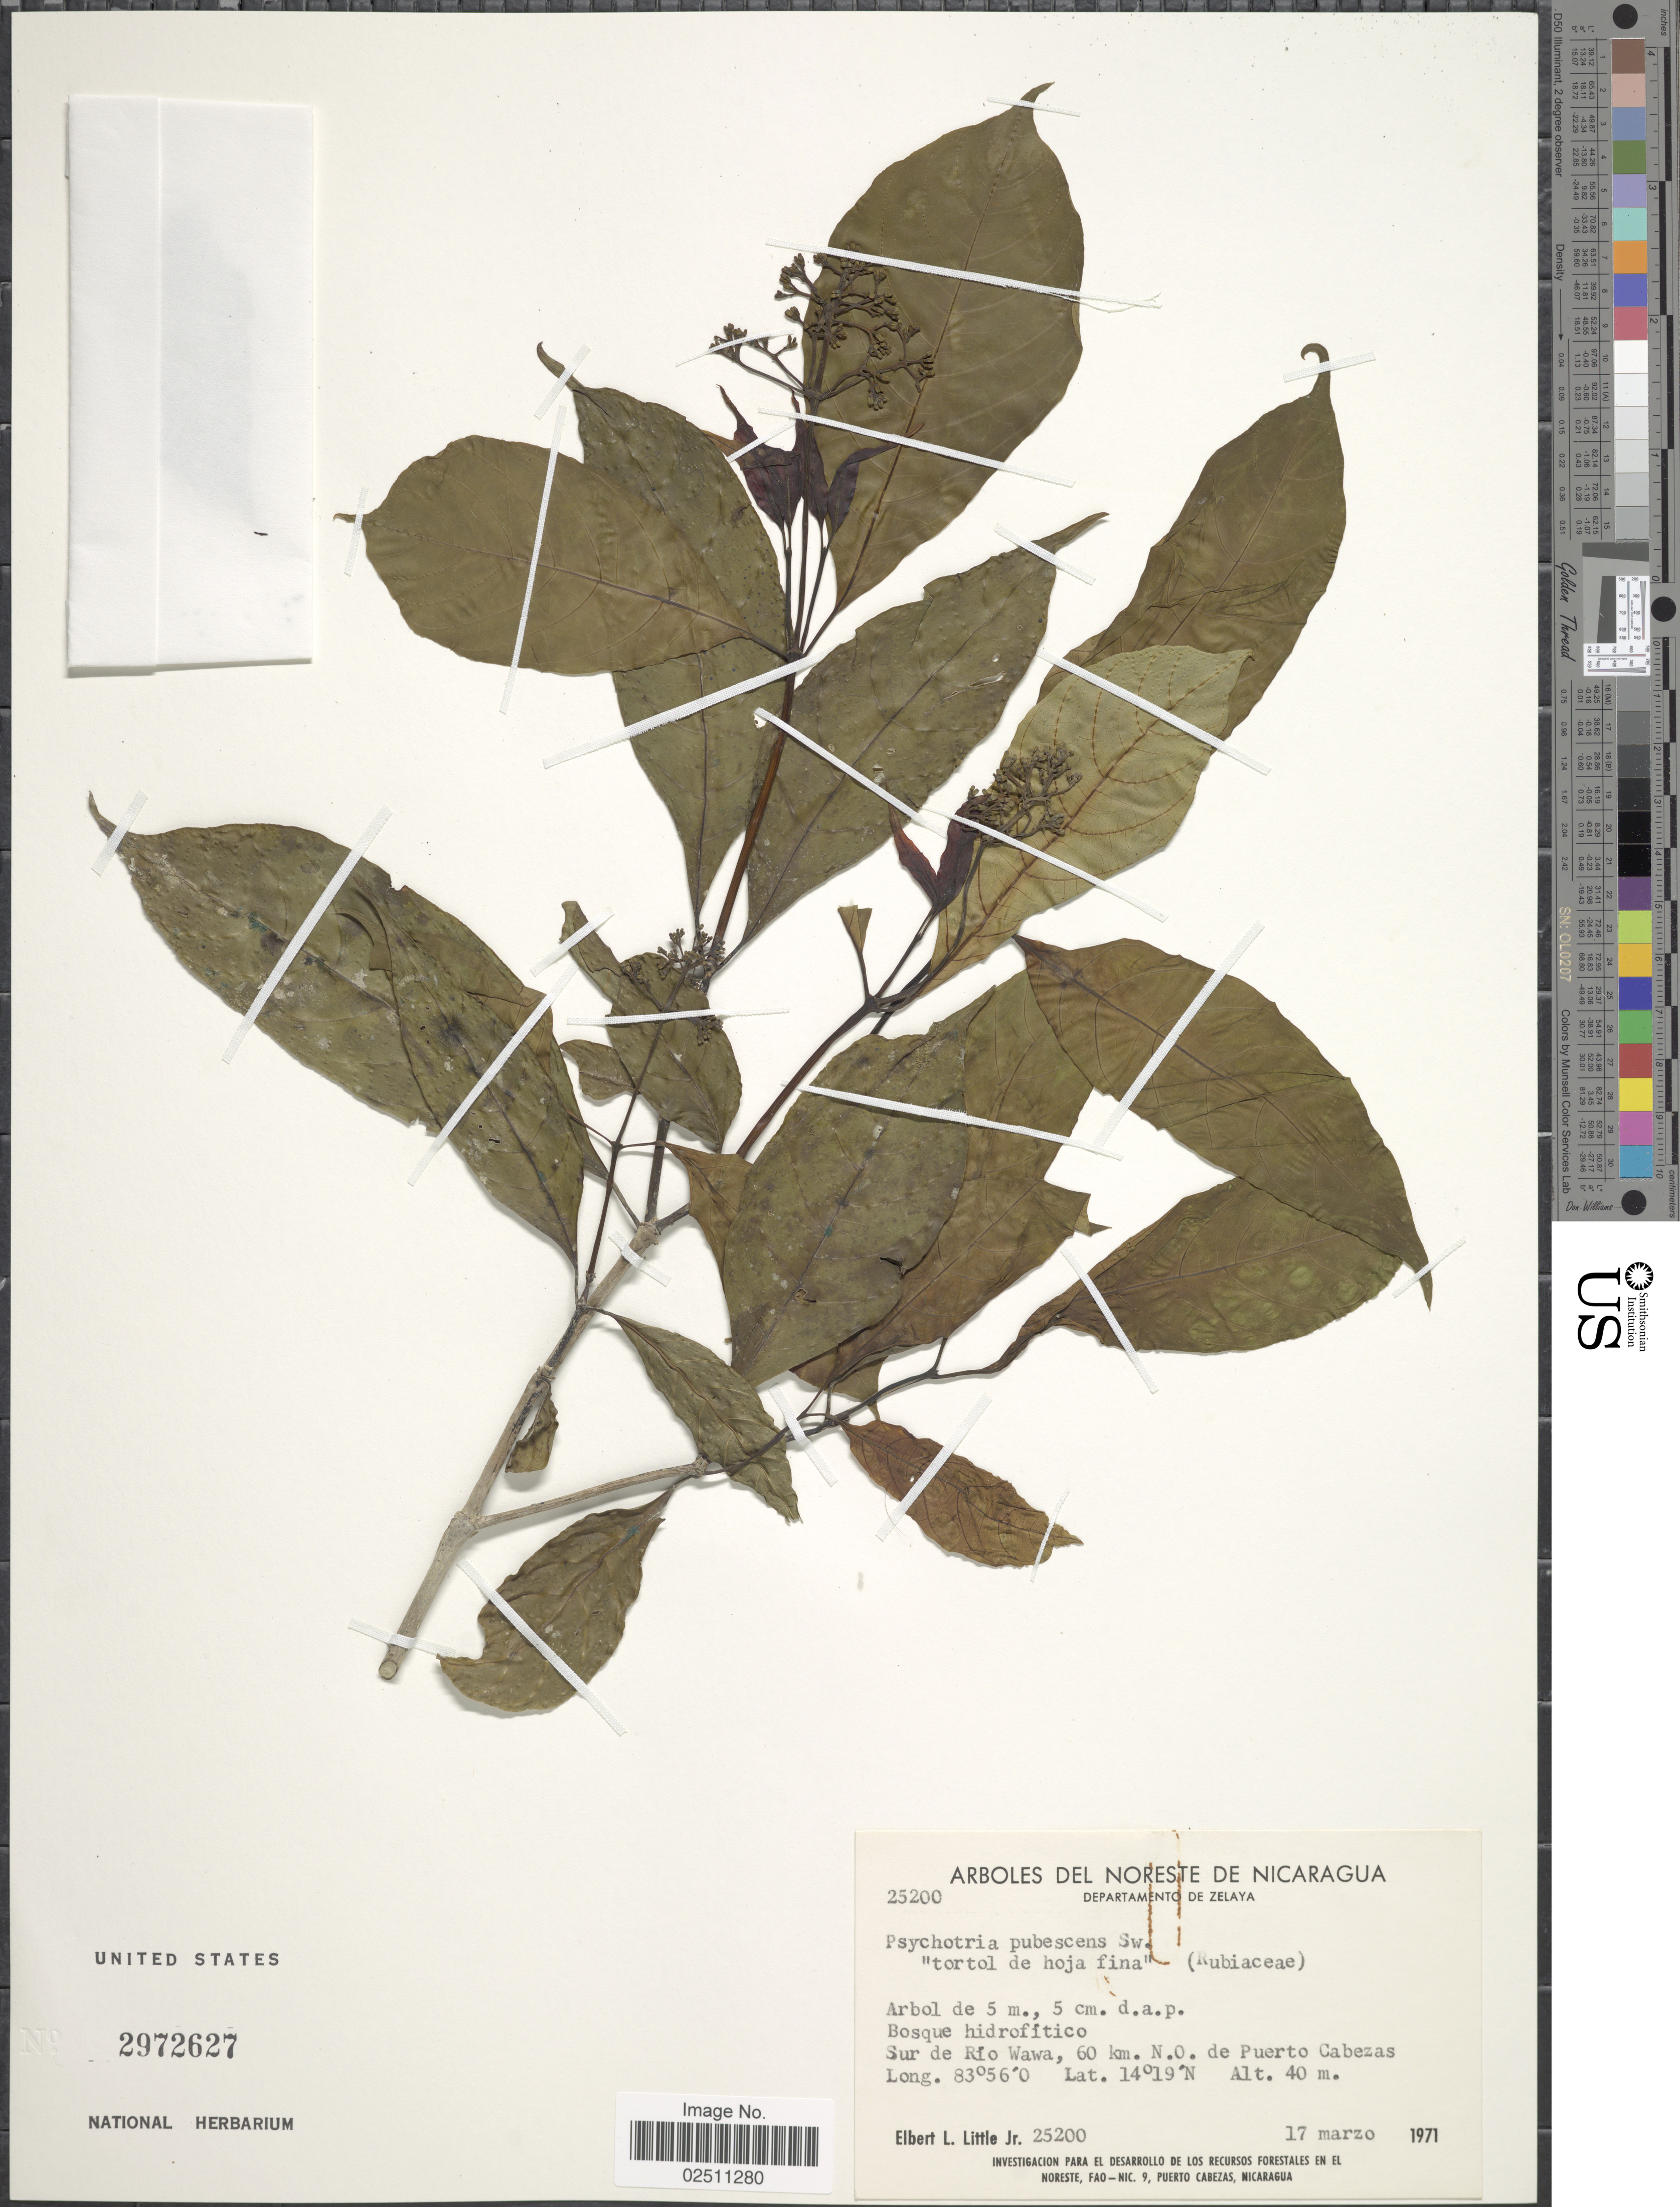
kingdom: Plantae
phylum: Tracheophyta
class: Magnoliopsida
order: Gentianales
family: Rubiaceae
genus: Psychotria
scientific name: Psychotria pubescens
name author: Sw.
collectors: E. L. Little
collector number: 25200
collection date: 1971-03-17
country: Nicaragua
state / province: Atlantico Norte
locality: Noreste de Nicaragua, Departamento de Zelaya, Sur de Rio Wawa, 60 km. N.O. de Puerto Cabezas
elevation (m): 40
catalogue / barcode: US 2972627